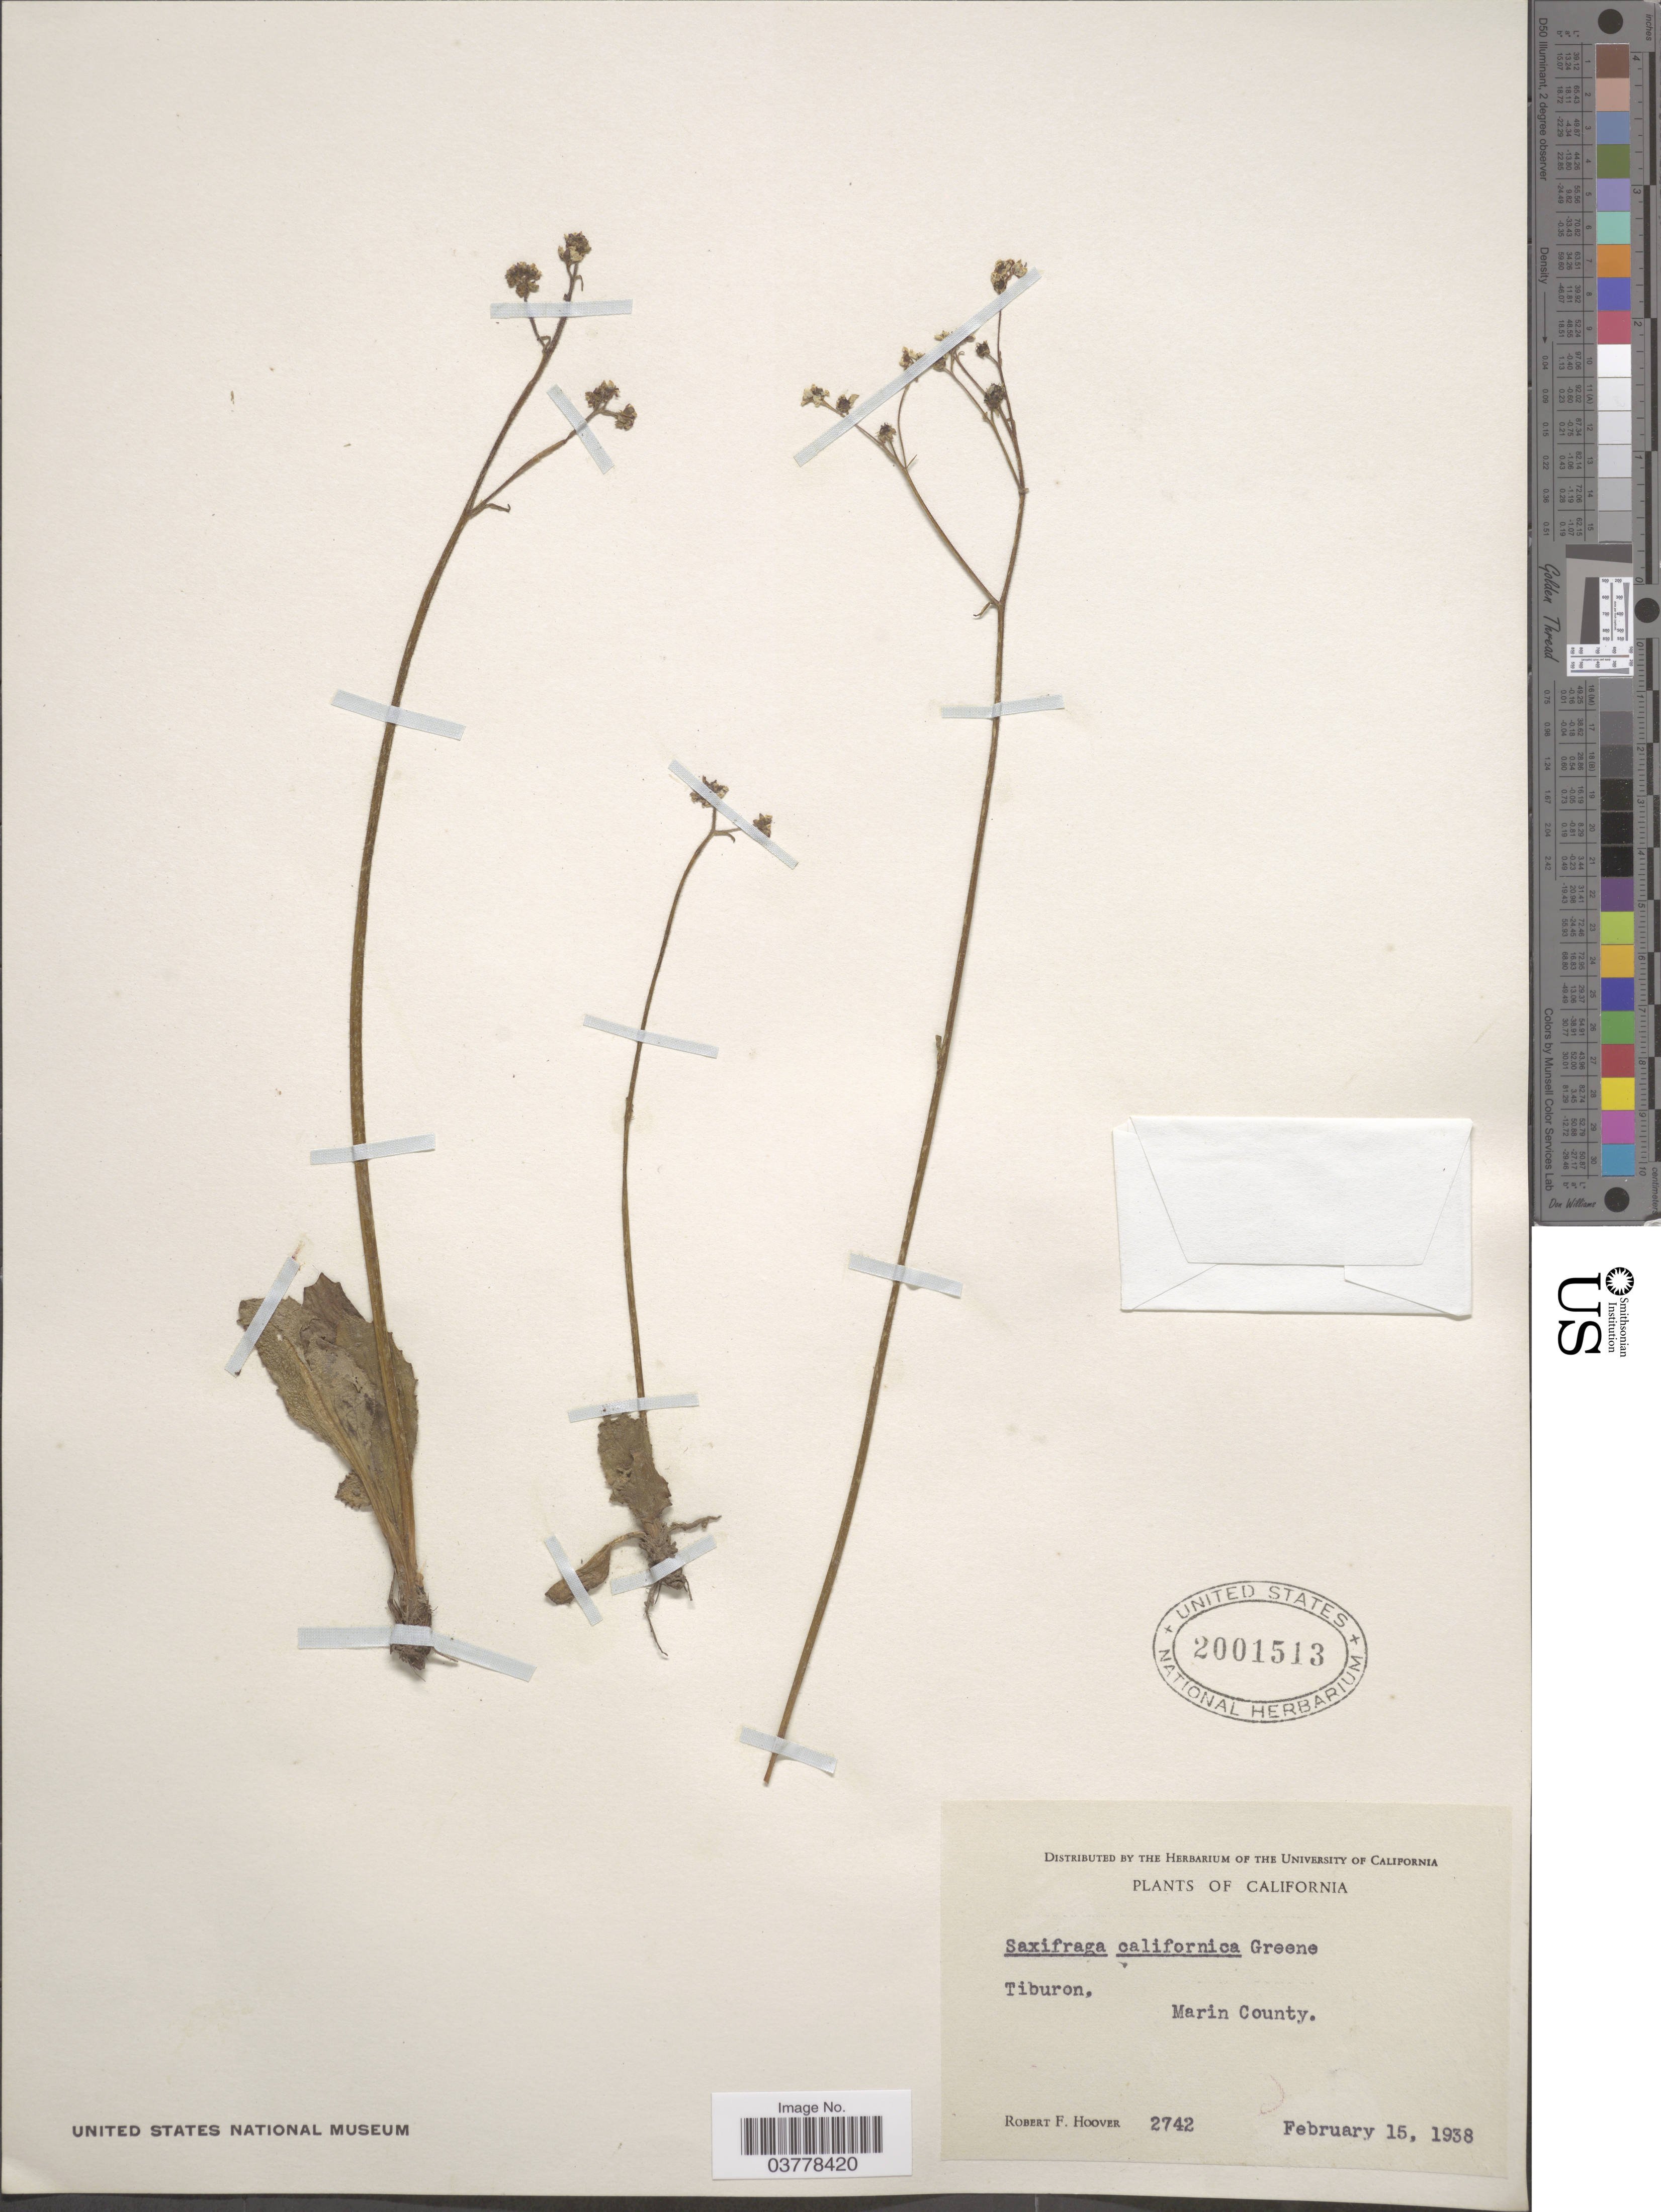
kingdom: Plantae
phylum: Tracheophyta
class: Magnoliopsida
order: Saxifragales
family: Saxifragaceae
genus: Micranthes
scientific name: Micranthes californica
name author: (Greene) Small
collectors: R. F. Hoover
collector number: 2742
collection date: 1938-02-15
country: United States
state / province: California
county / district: Marin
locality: Tiburon, Marin County.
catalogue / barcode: US 2001513